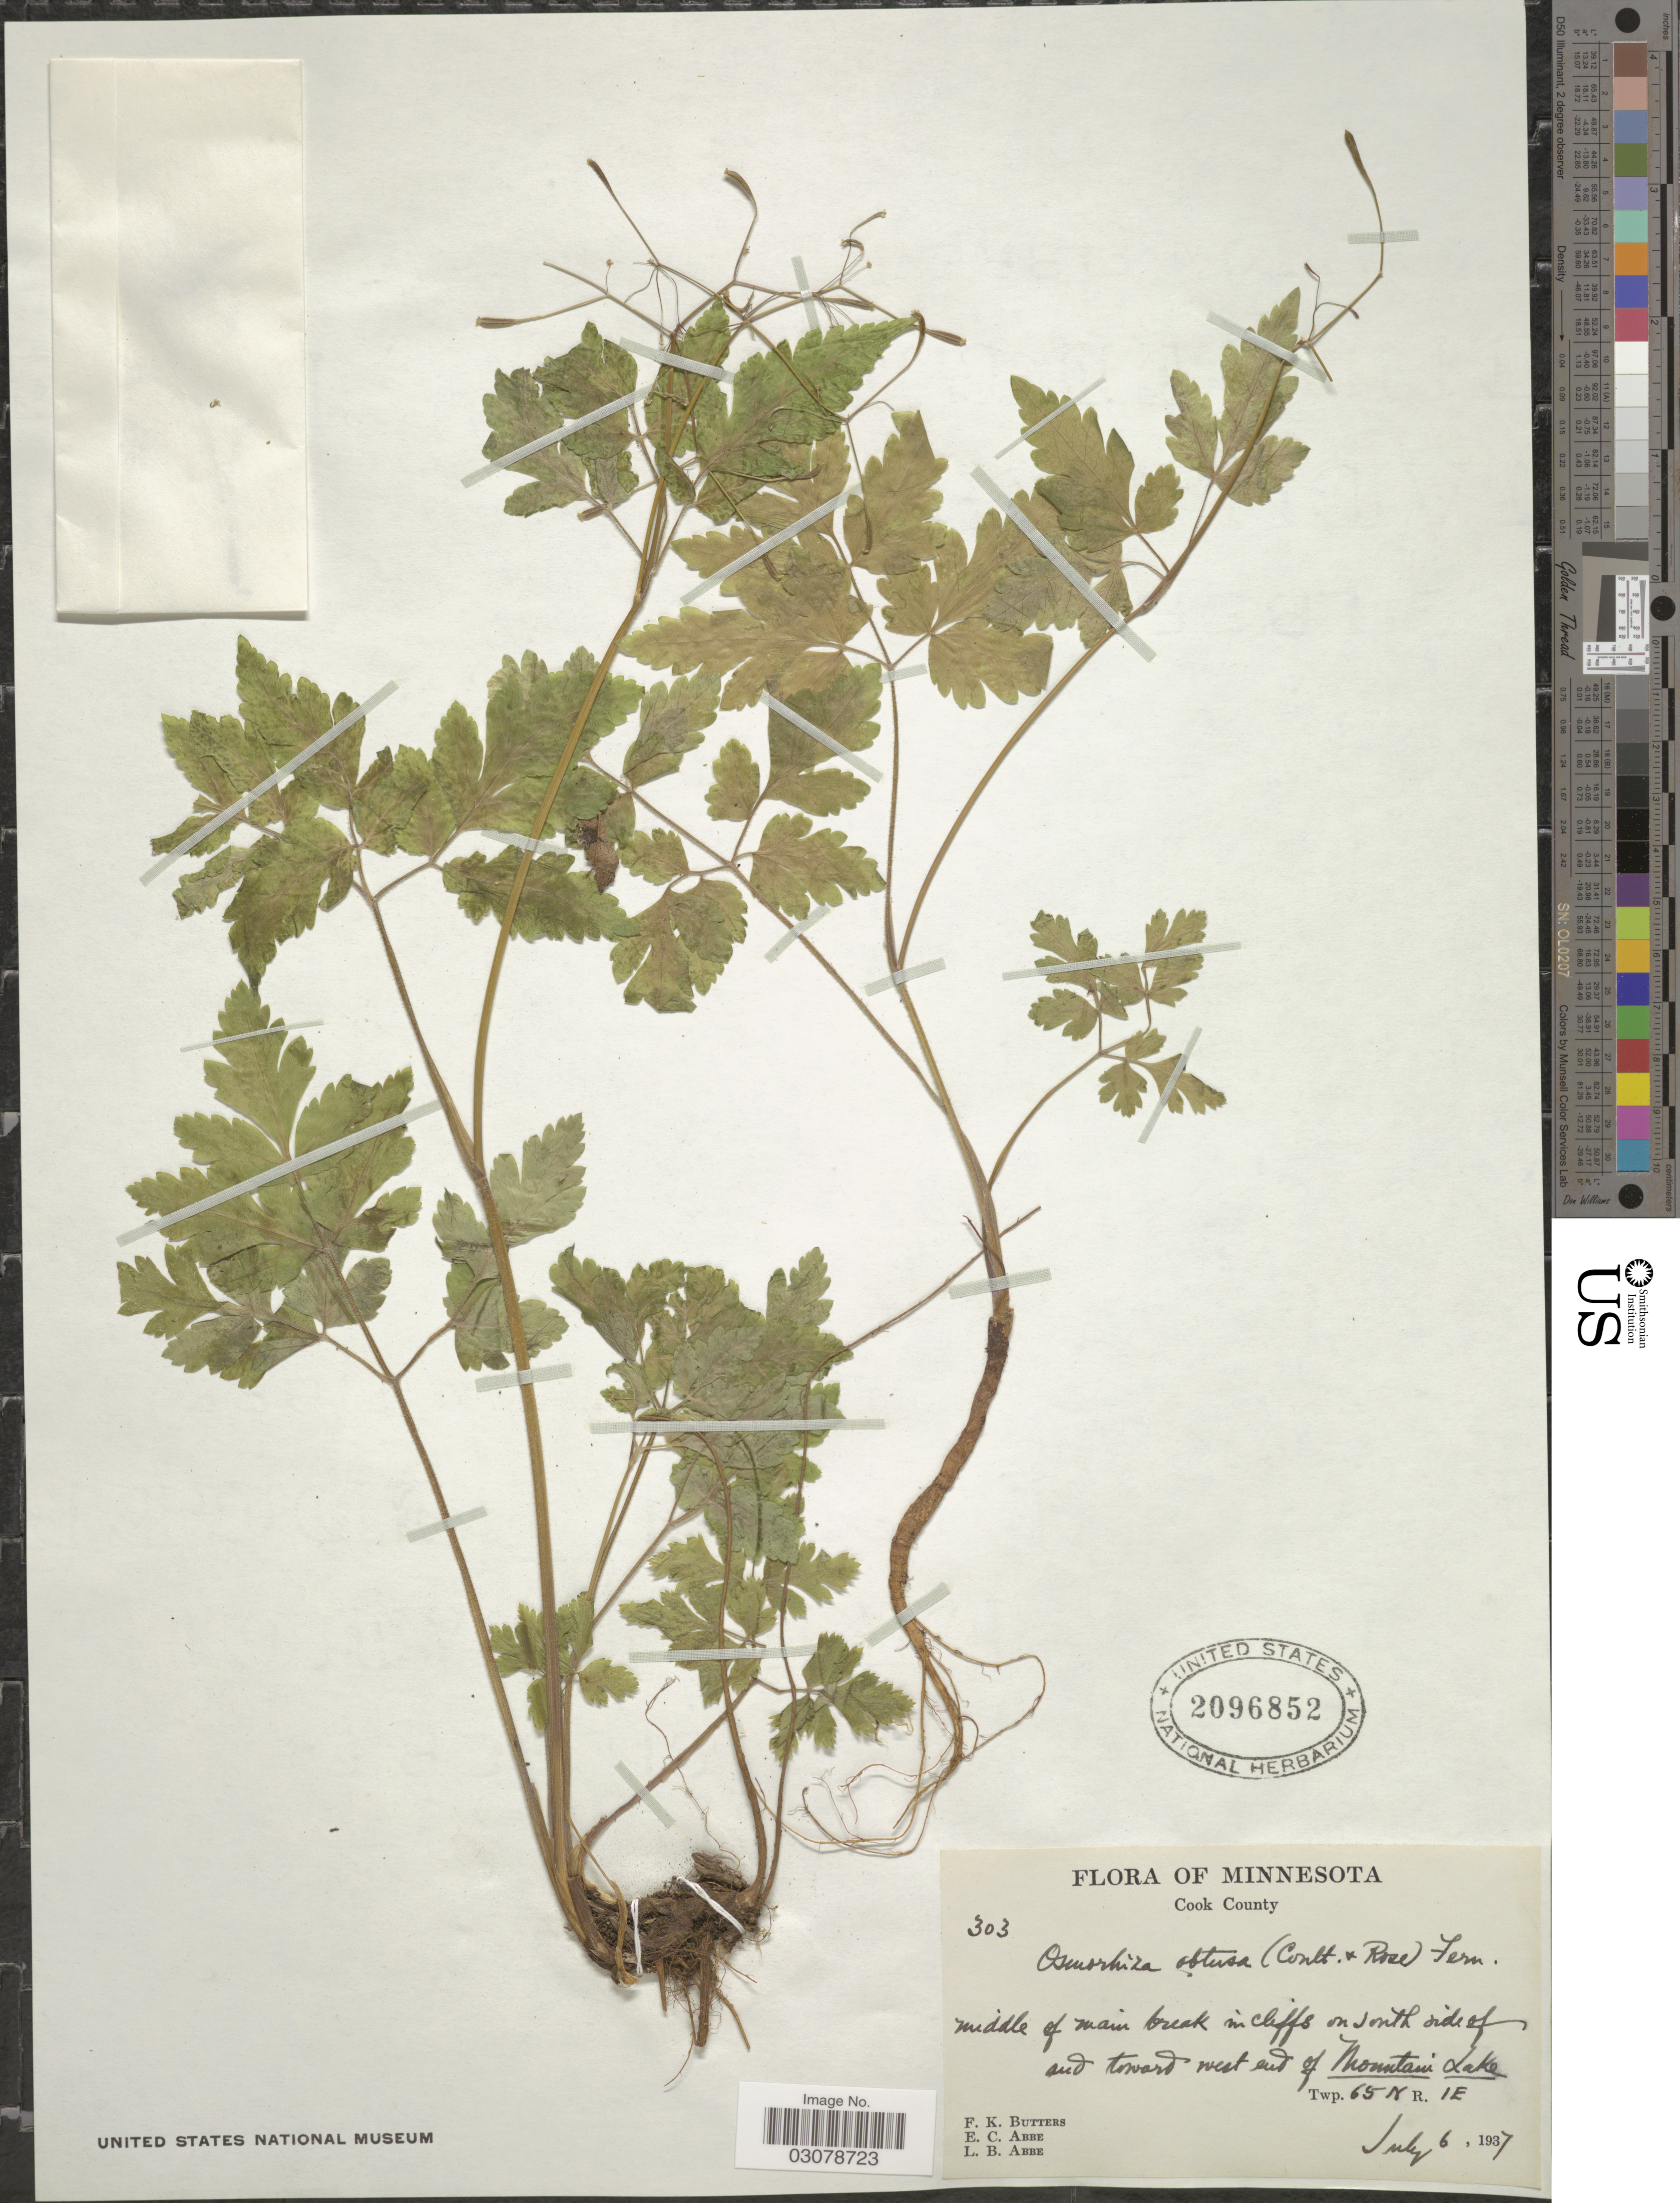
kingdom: Plantae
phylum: Tracheophyta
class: Magnoliopsida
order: Apiales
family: Apiaceae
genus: Osmorhiza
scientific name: Osmorhiza obtusa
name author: (J.M. Coult. & Rose) Fernald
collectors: F. K. Butters, E. C. Abbe & L. B. Abbe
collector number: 303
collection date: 1937-07-06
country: United States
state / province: Minnesota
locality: Cook County, Middle of main creek in cliffs on south side of and toward west end of Mountain Lake, TWP 65 N R. 1 E.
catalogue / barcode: US 2096852